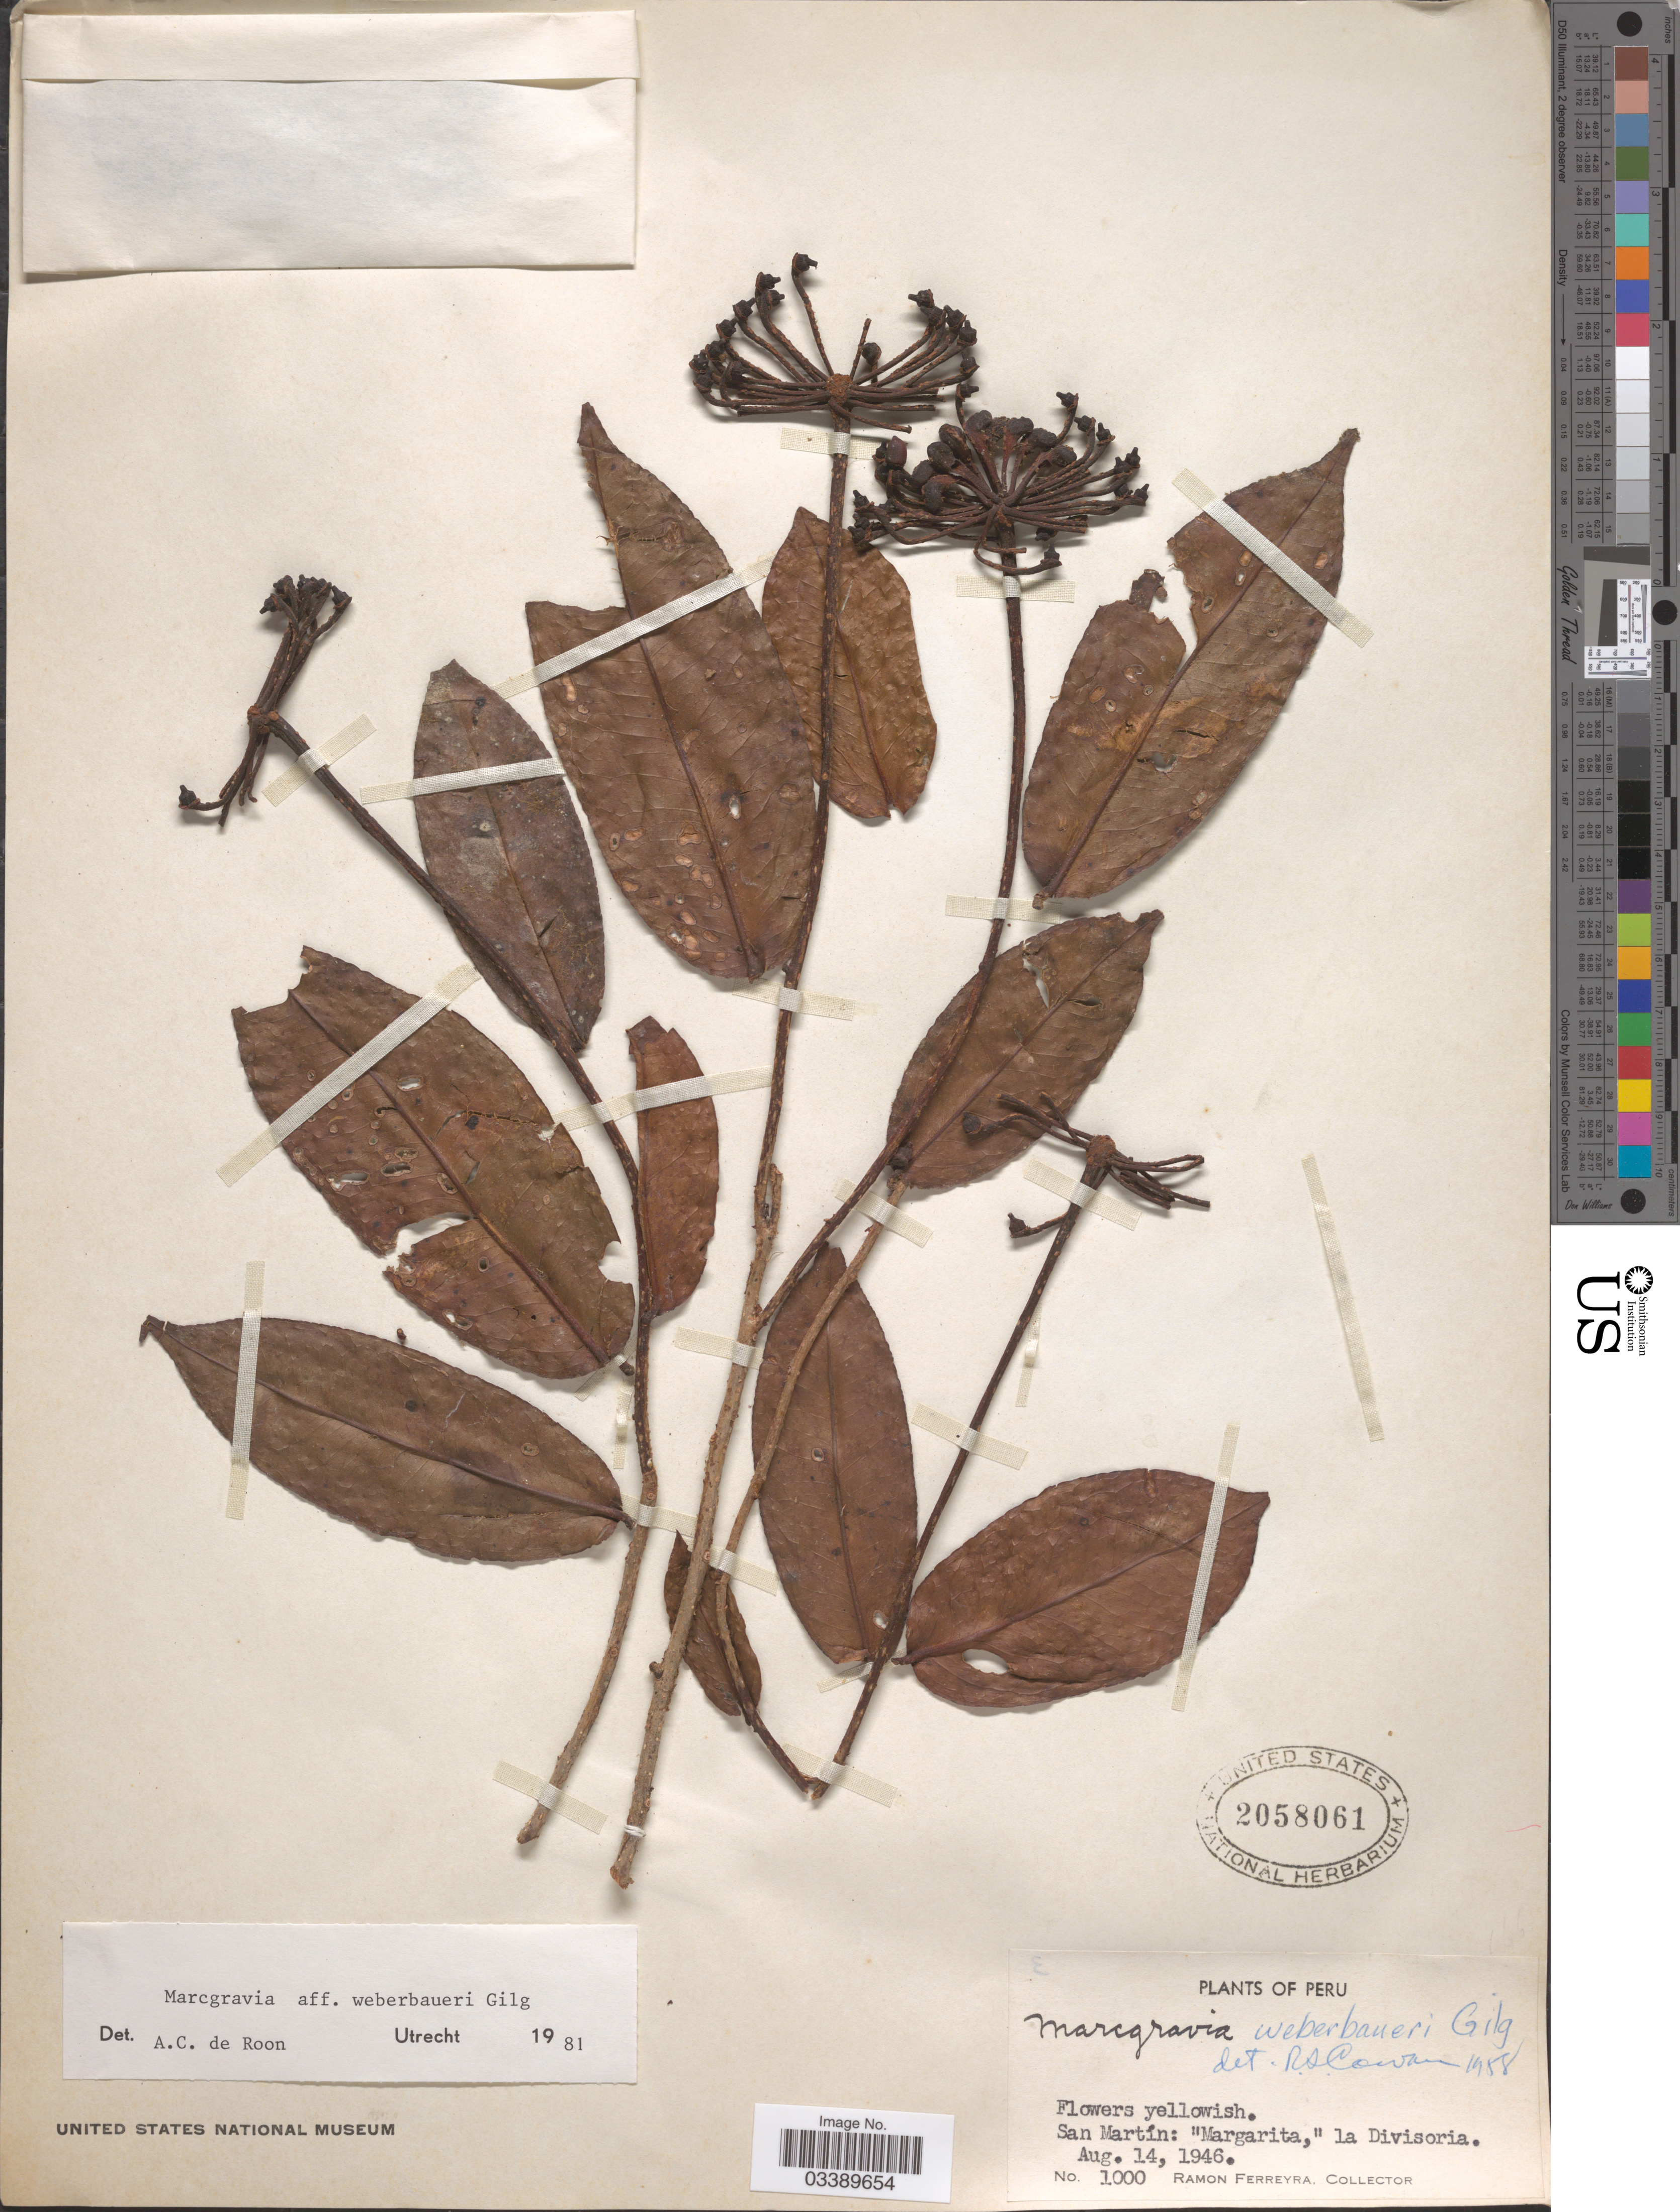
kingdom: Plantae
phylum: Tracheophyta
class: Magnoliopsida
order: Ericales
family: Marcgraviaceae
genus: Marcgravia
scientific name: Marcgravia weberbaueri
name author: Gilg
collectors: R. A. Ferreyra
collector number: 1000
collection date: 1946-08-14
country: Peru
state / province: San Martín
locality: Margarita,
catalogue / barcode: US 2058061